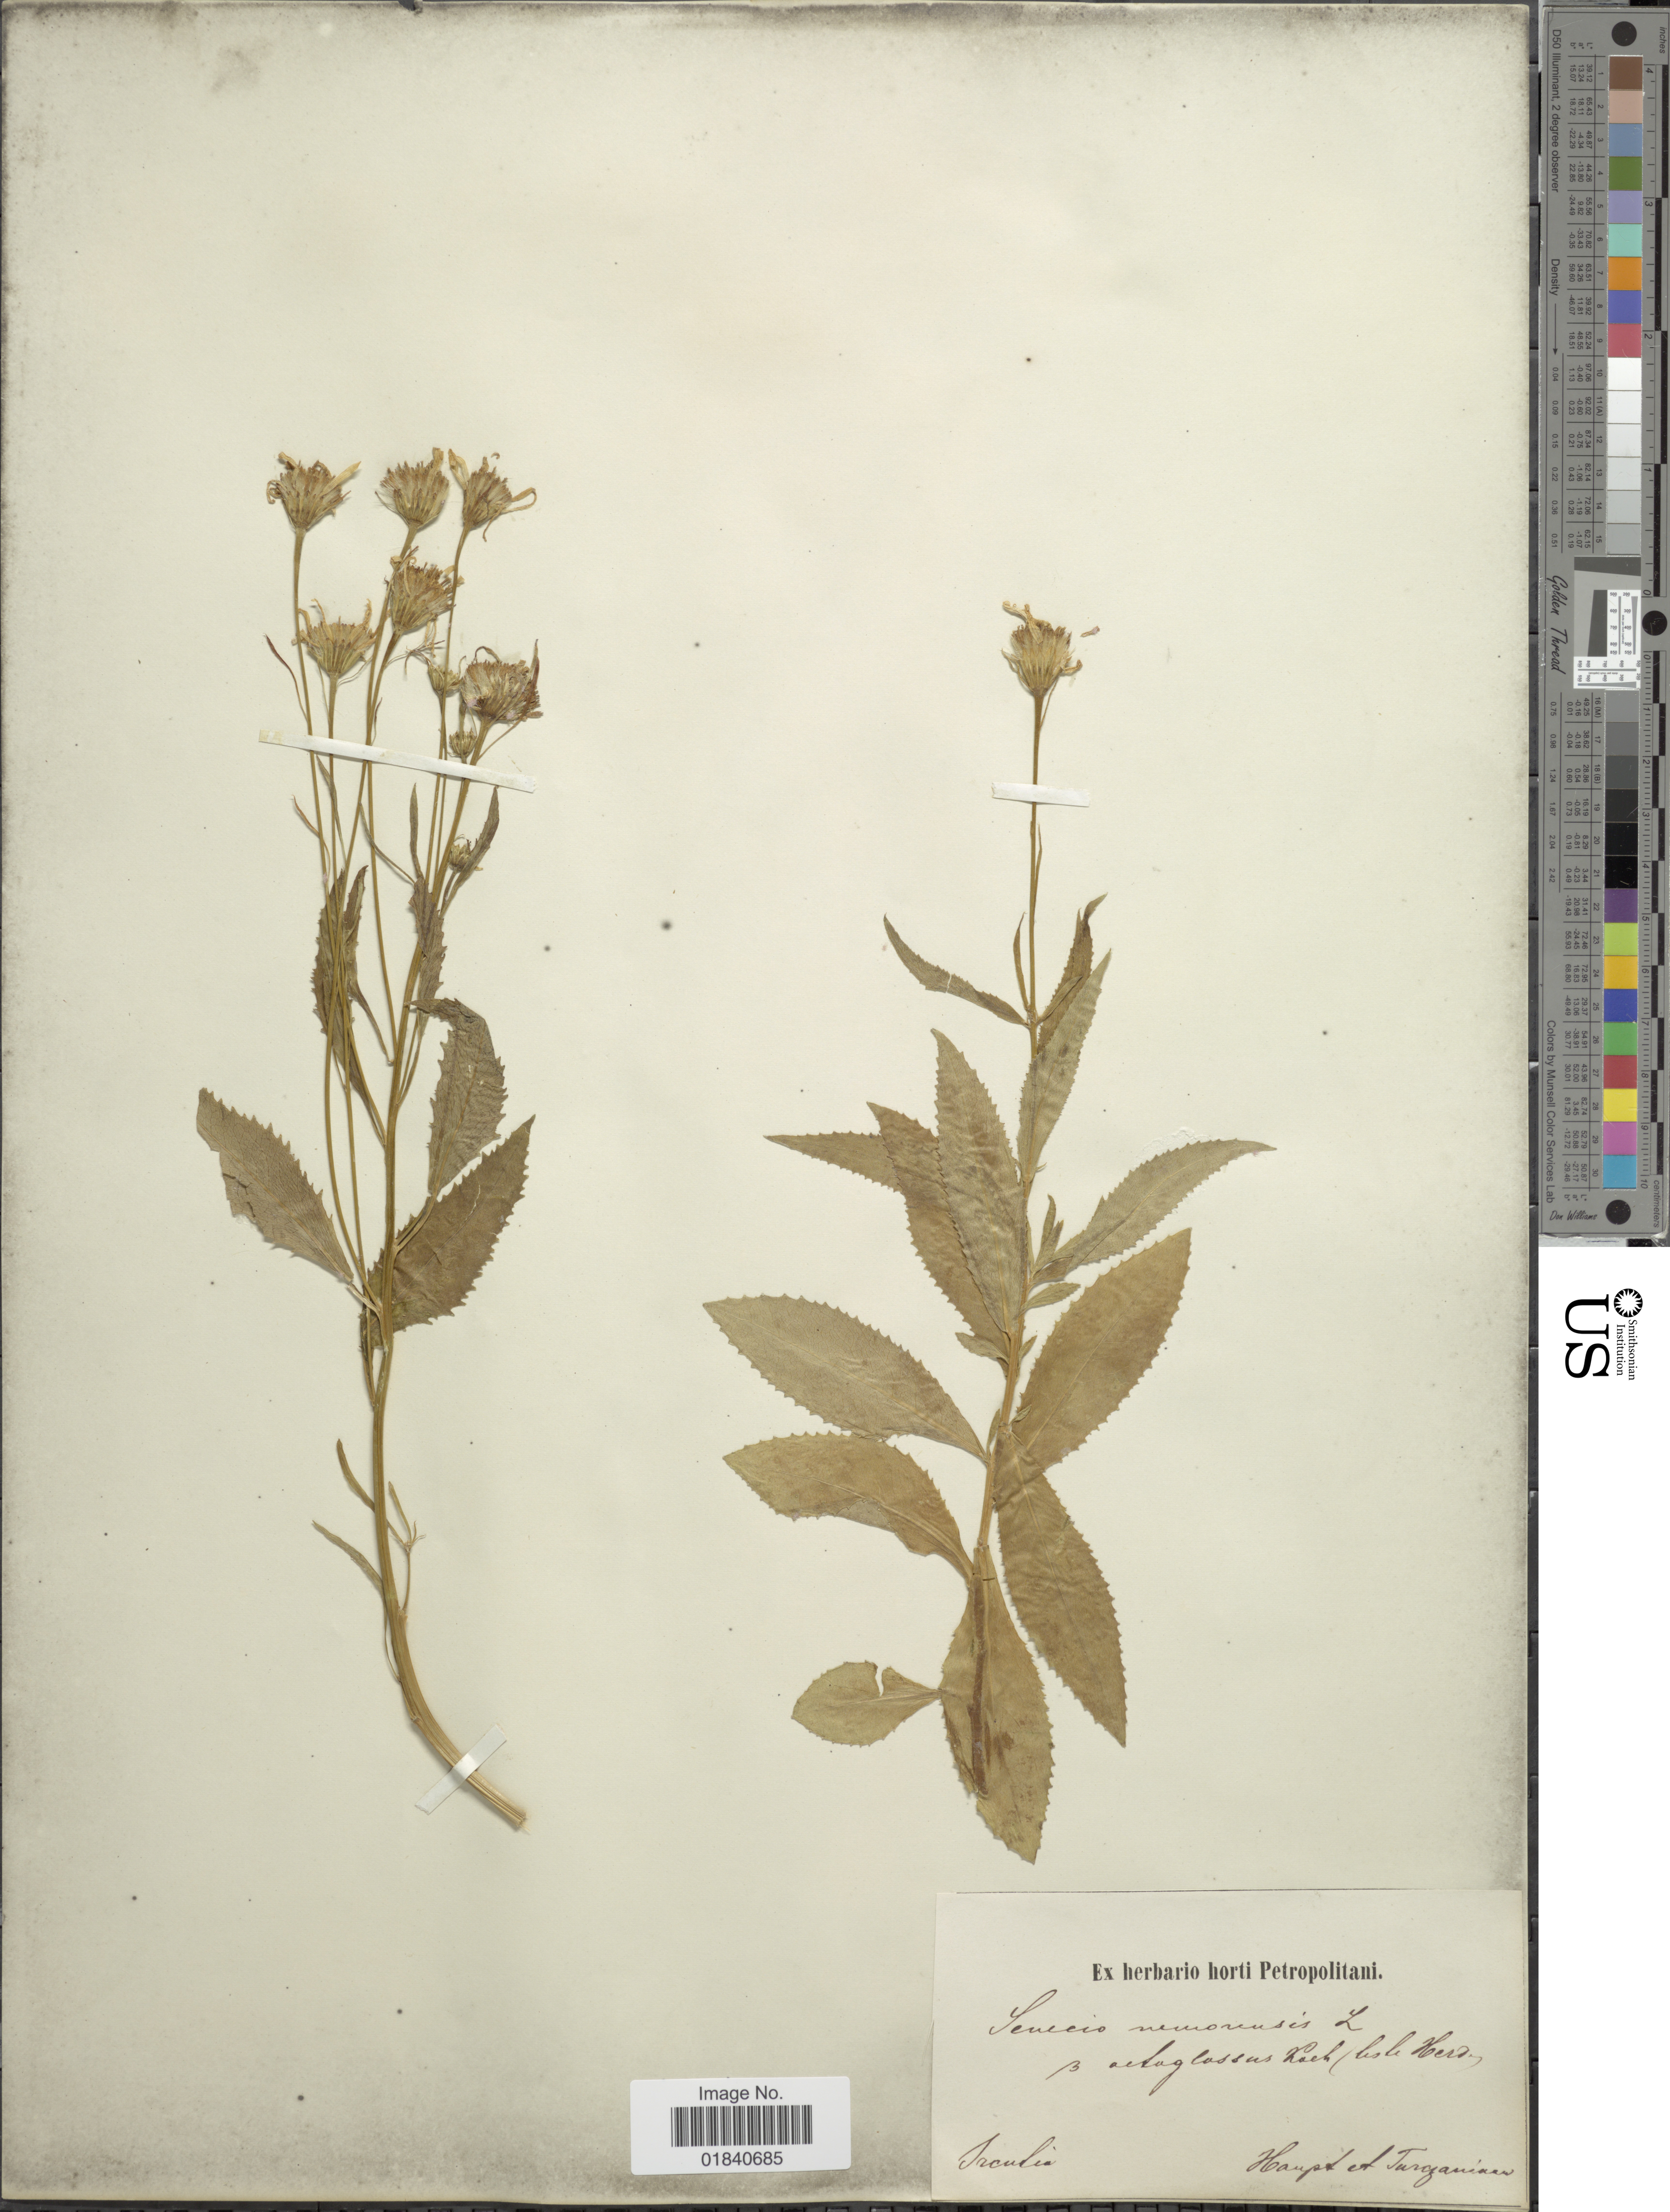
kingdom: Plantae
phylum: Tracheophyta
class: Magnoliopsida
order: Asterales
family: Asteraceae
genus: Senecio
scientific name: Senecio nemorensis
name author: L.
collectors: A. Haupt & Turczaninov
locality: Irculia [interpreted]